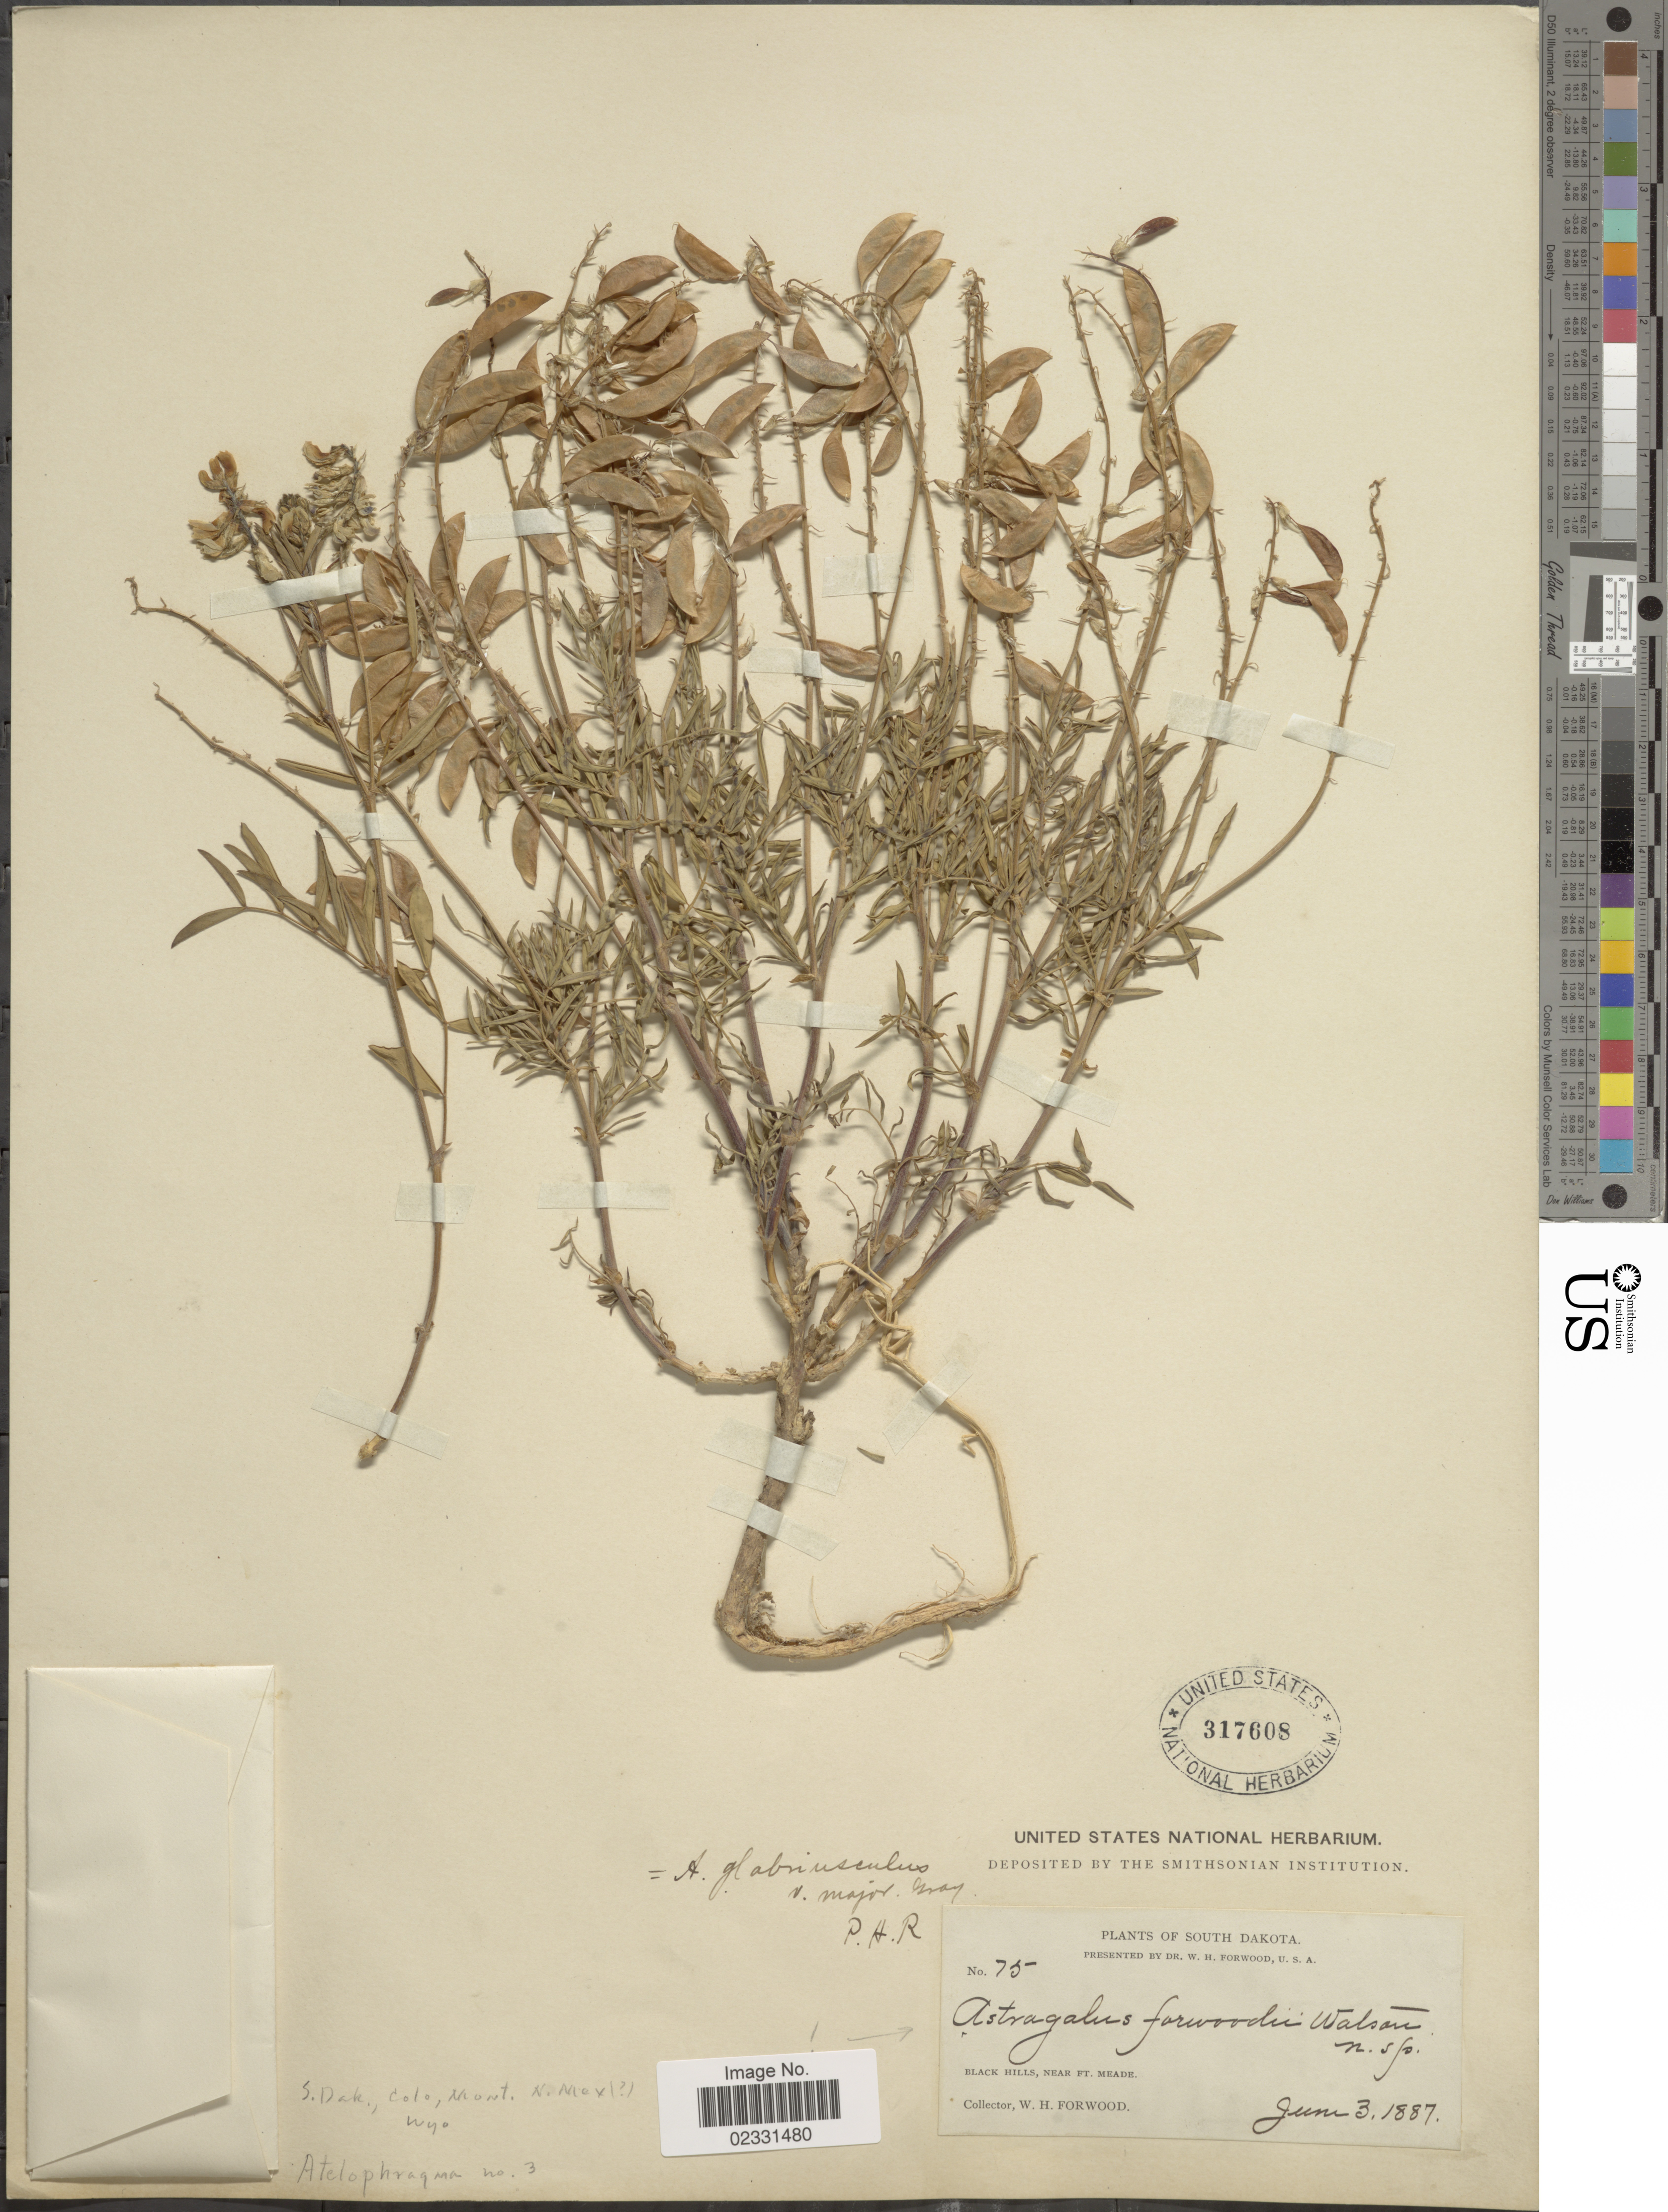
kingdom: Plantae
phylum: Tracheophyta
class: Magnoliopsida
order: Fabales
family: Fabaceae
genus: Astragalus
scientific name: Astragalus glabriusculus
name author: (Hook.) A. Gray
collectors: W. Forwood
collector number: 75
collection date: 1887-06-03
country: United States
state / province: South Dakota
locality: Black Hill, Near Ft. Meade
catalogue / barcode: US 317608